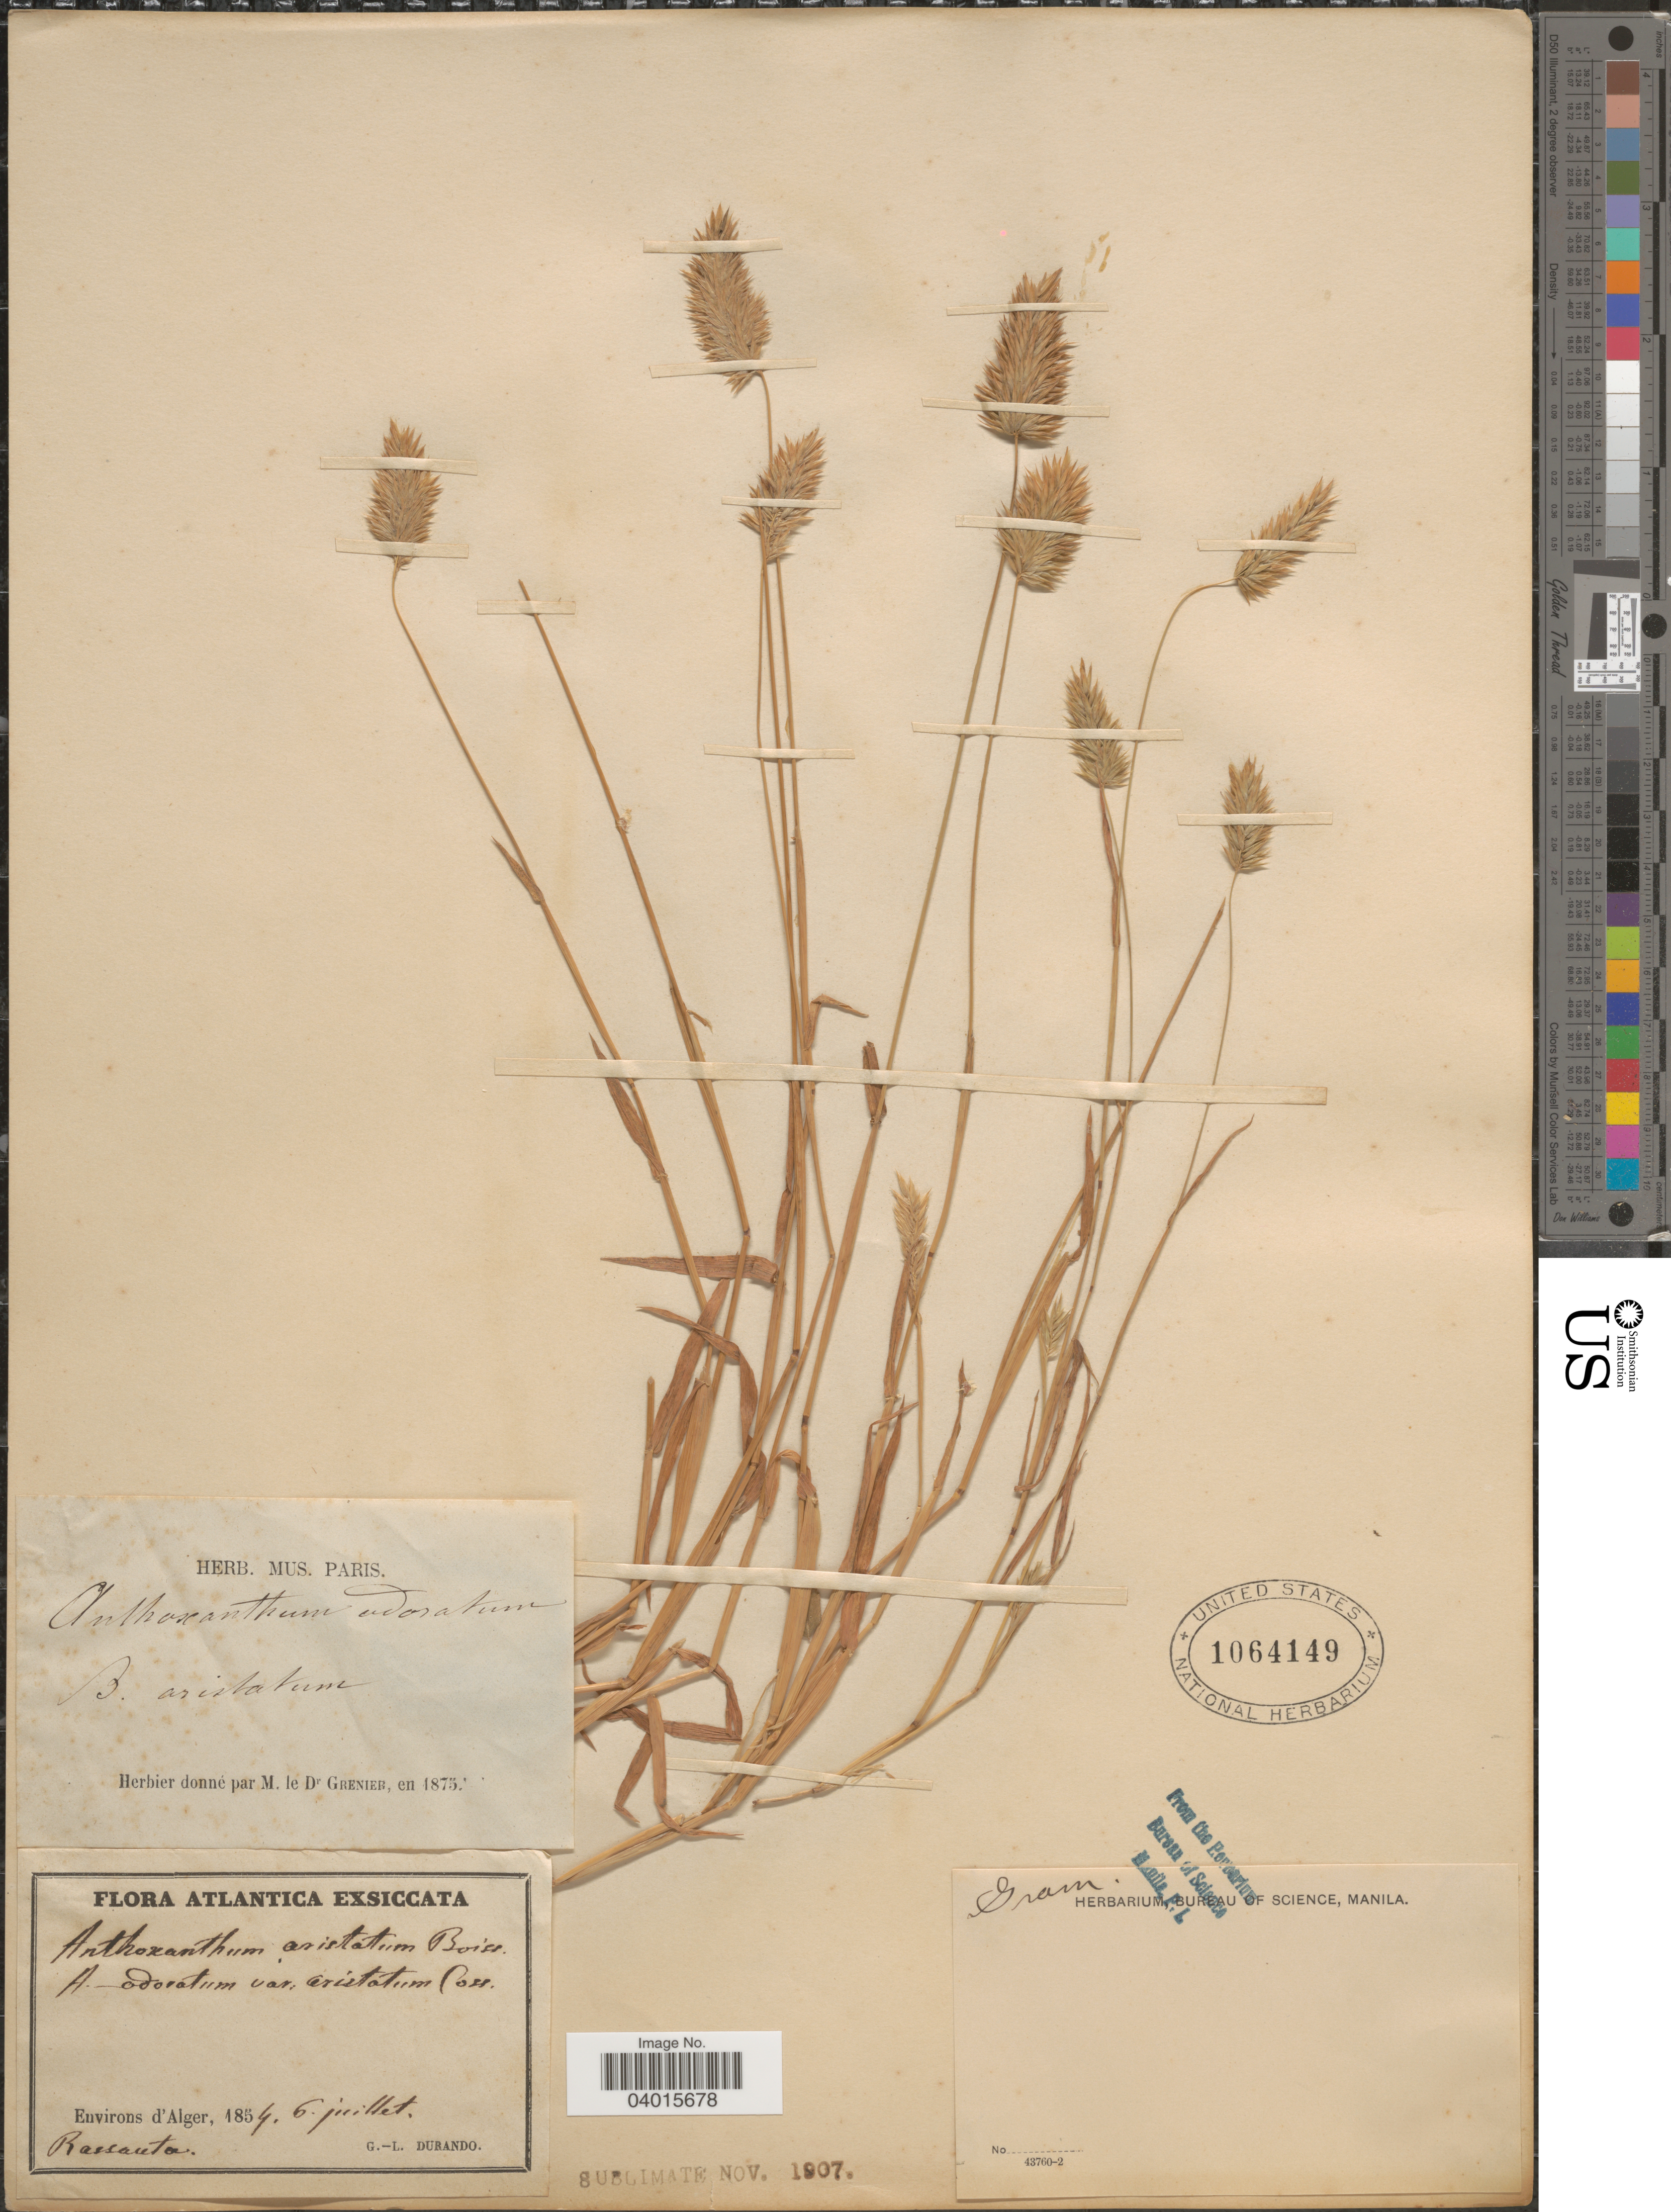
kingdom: Plantae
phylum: Tracheophyta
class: Liliopsida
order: Poales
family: Poaceae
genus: Anthoxanthum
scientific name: Anthoxanthum ovatum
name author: Lag.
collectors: G. Durando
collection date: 1854-07-06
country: Algeria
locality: Atlantica. Environs d' Alger. Rassanta.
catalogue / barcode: US 1064149